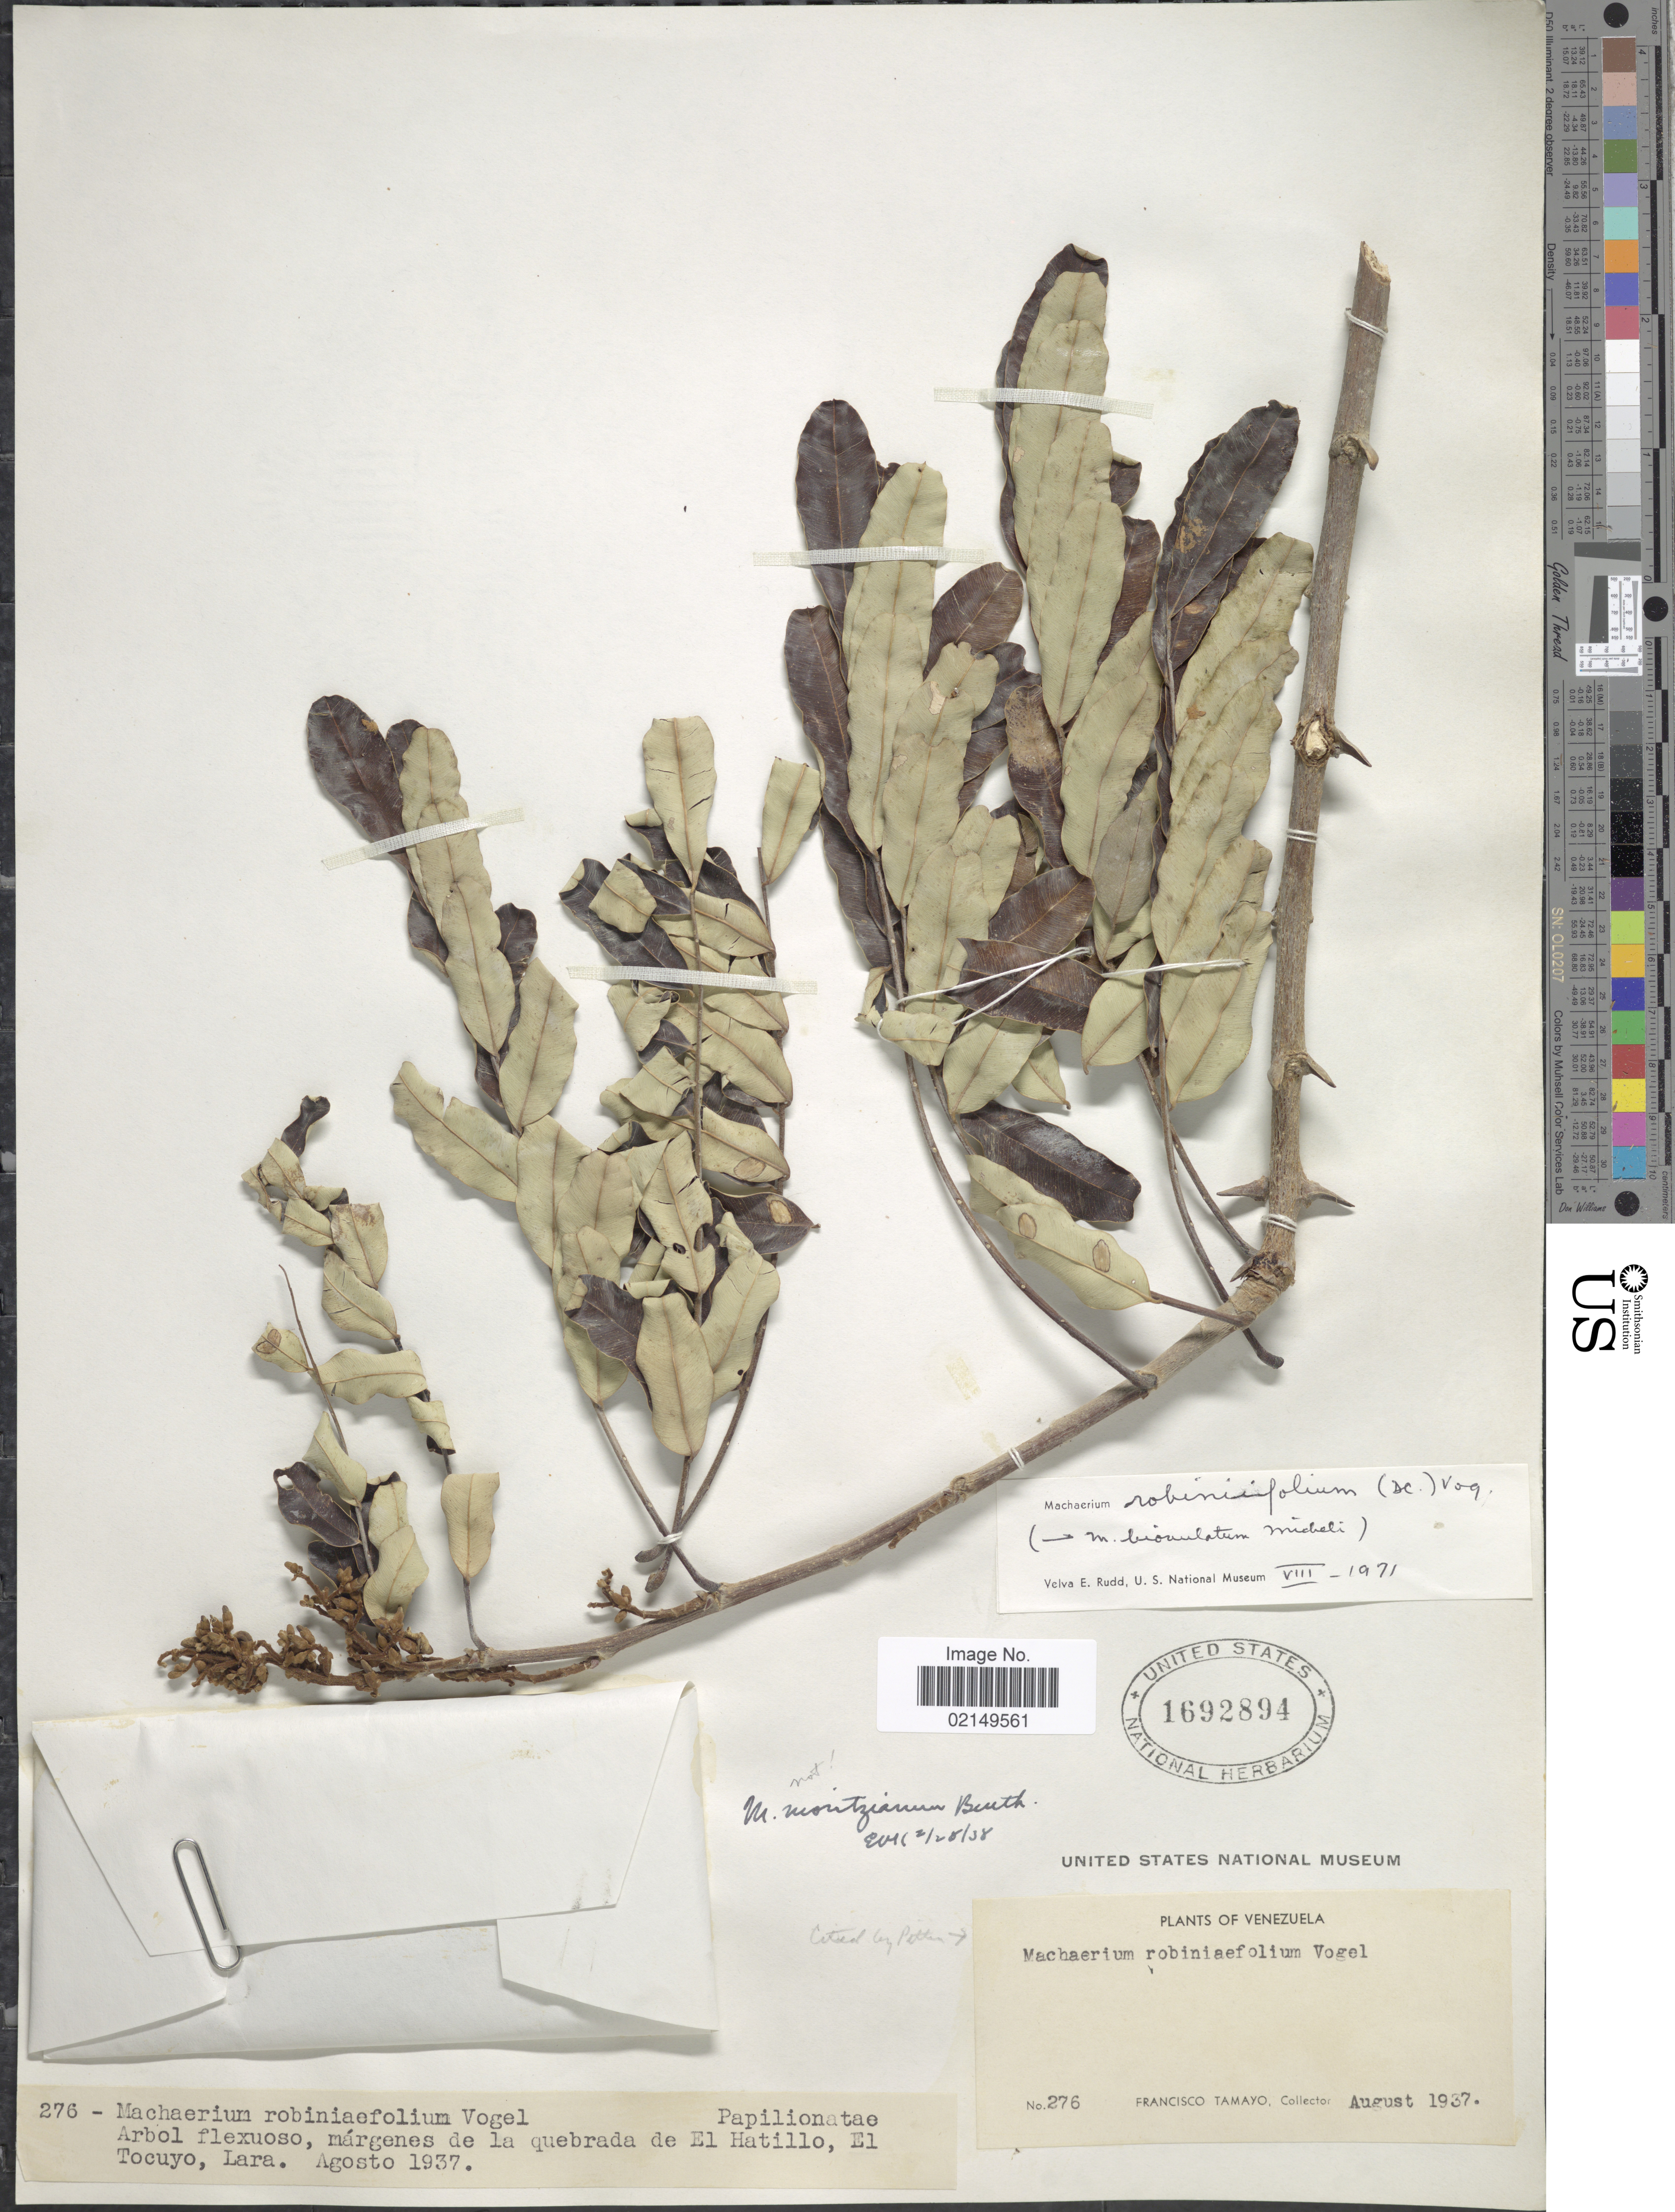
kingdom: Plantae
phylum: Tracheophyta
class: Magnoliopsida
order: Fabales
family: Fabaceae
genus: Machaerium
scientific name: Machaerium robinifolium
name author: (DC.) Vogel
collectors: F. Tamayo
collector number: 273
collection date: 1937-08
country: Venezuela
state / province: Lara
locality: Margenes de la quebrada de El Hatillo, El Tocuyo, Lara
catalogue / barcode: US 1692894